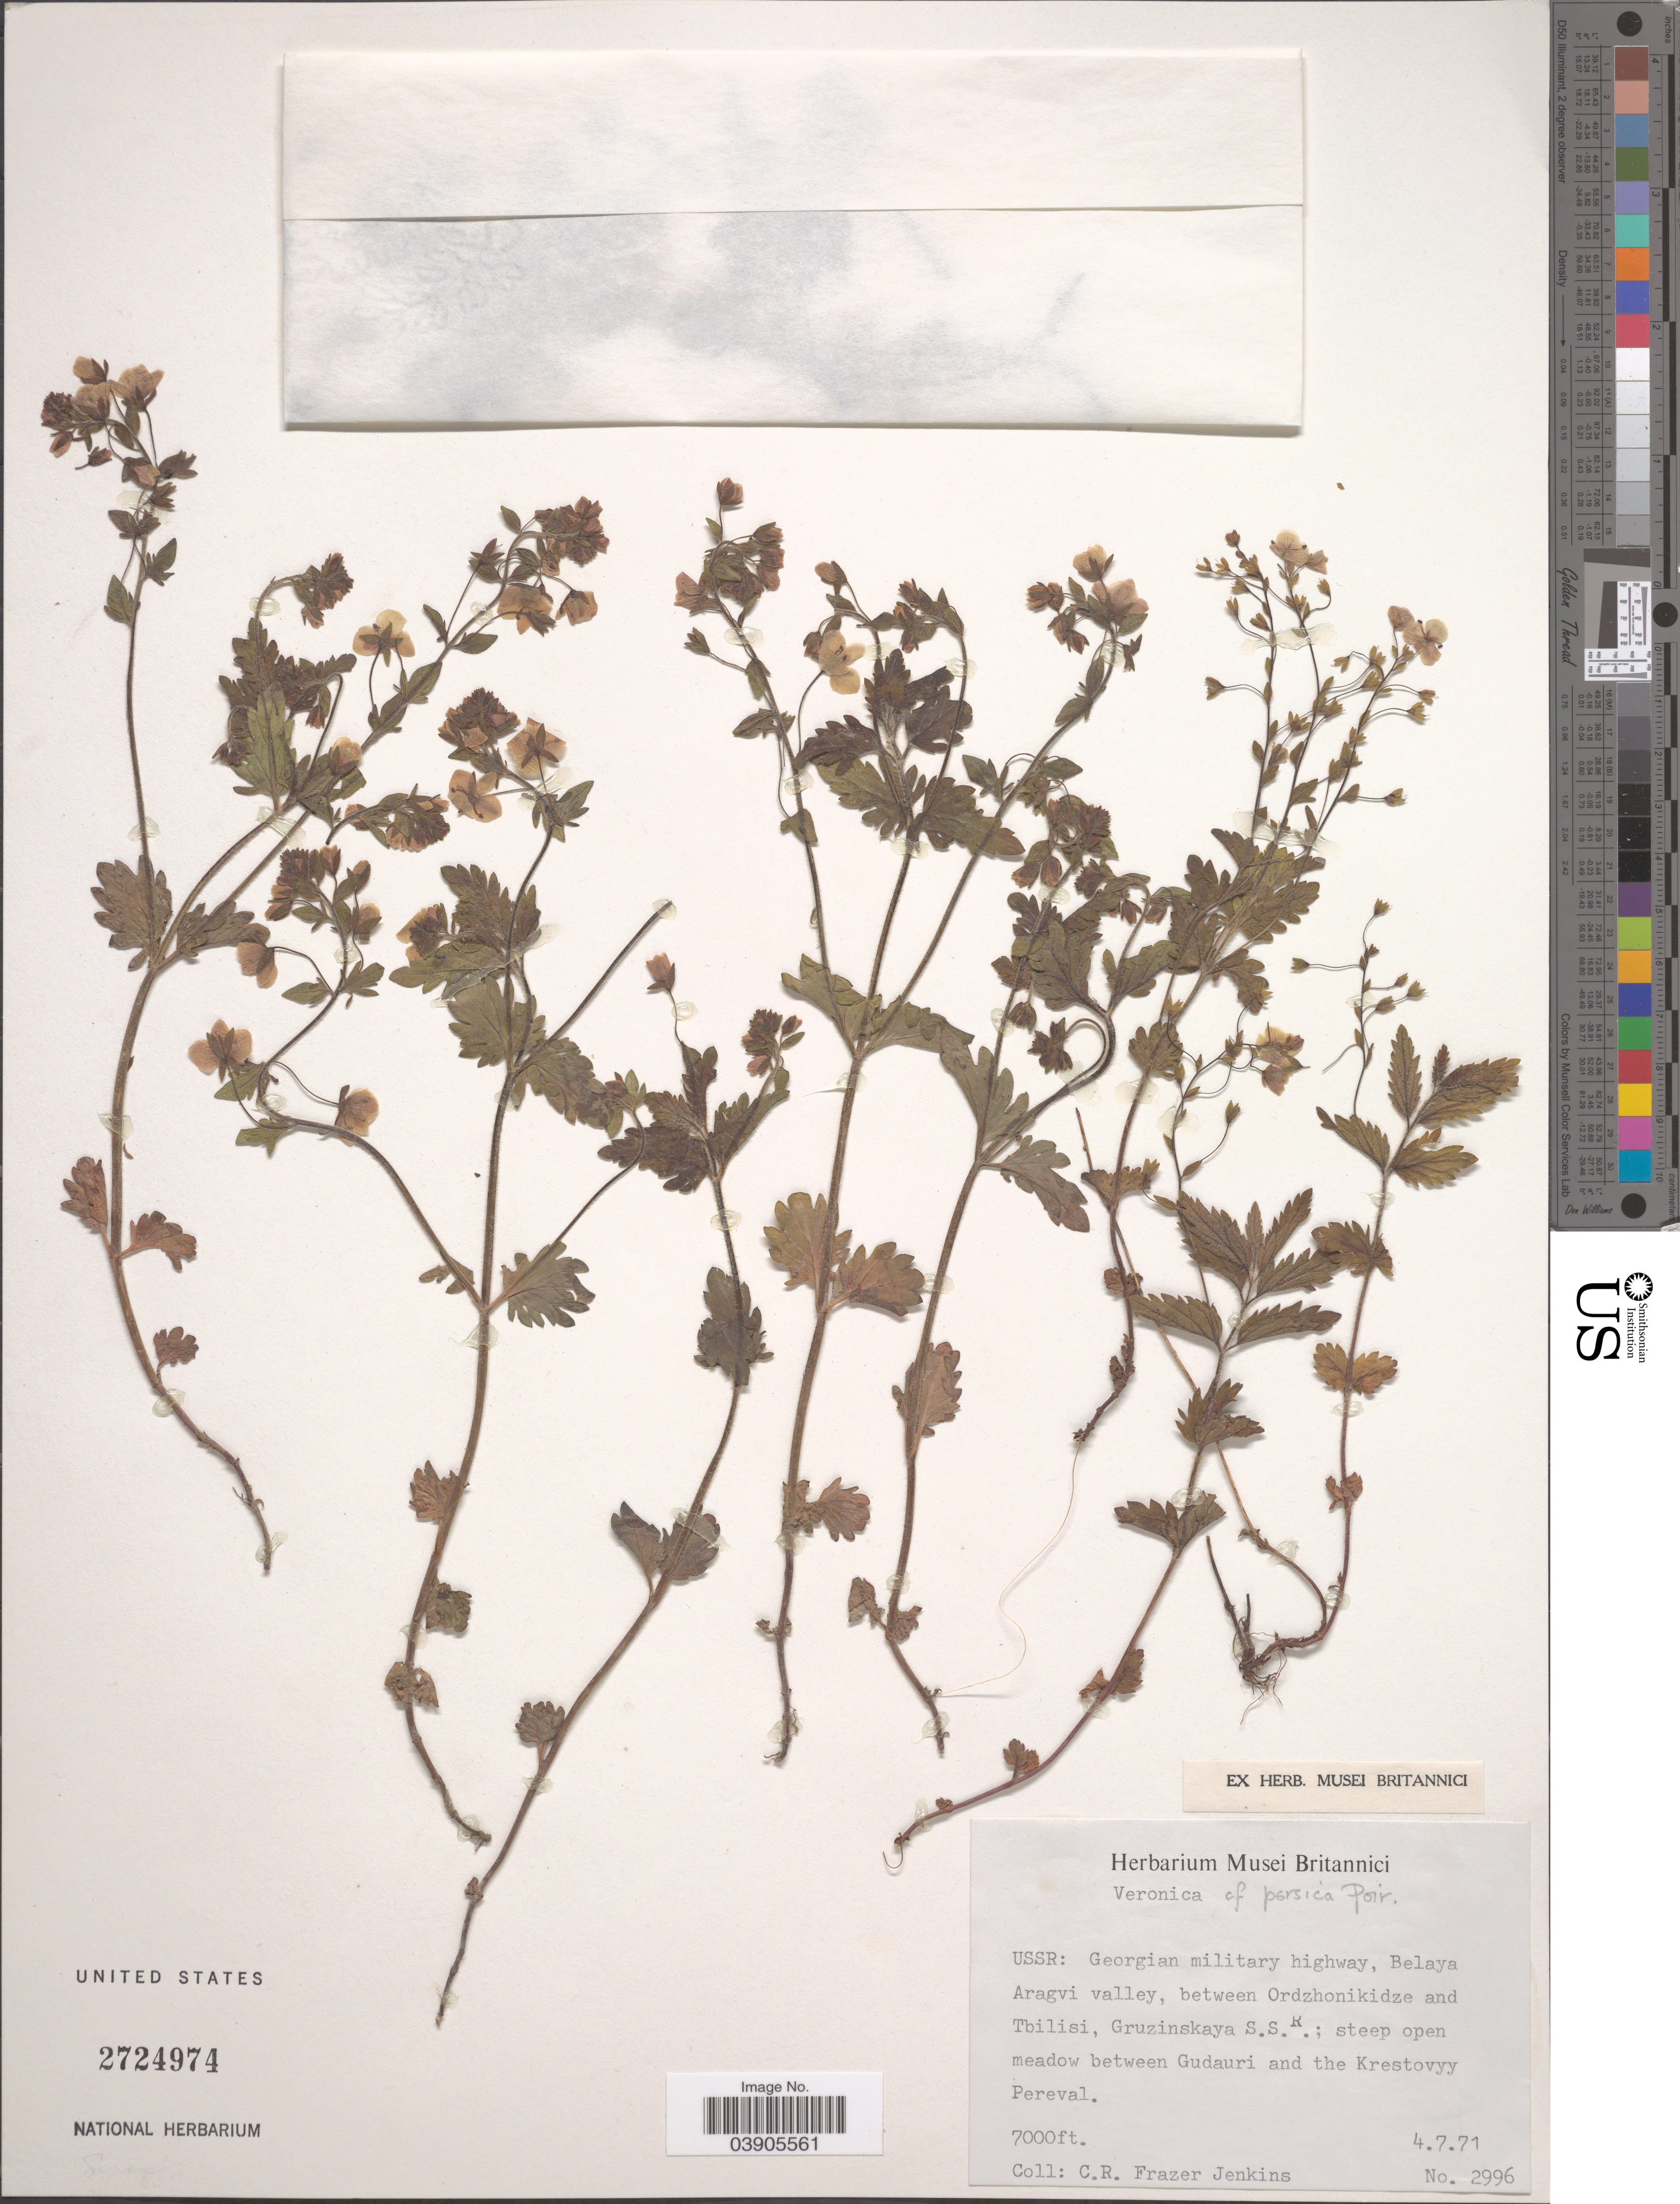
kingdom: Plantae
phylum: Tracheophyta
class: Magnoliopsida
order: Lamiales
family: Plantaginaceae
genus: Veronica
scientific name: Veronica peduncularis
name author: M. Bieb.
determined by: Albach, Dirk C.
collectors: C. R. Fraser-Jenkins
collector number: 2996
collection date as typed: Transcribed d/m/y: 4/7/71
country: Georgia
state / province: Tbilisi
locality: USSR: Georgian military highway, Belaya Aragvi valley, between Ordzhonikidze and Tbilisi, Gruzinskaya S.S.R.; steep open meadow between Gudauri and the Krestovyy Pereval.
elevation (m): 2134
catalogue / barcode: US 2724974